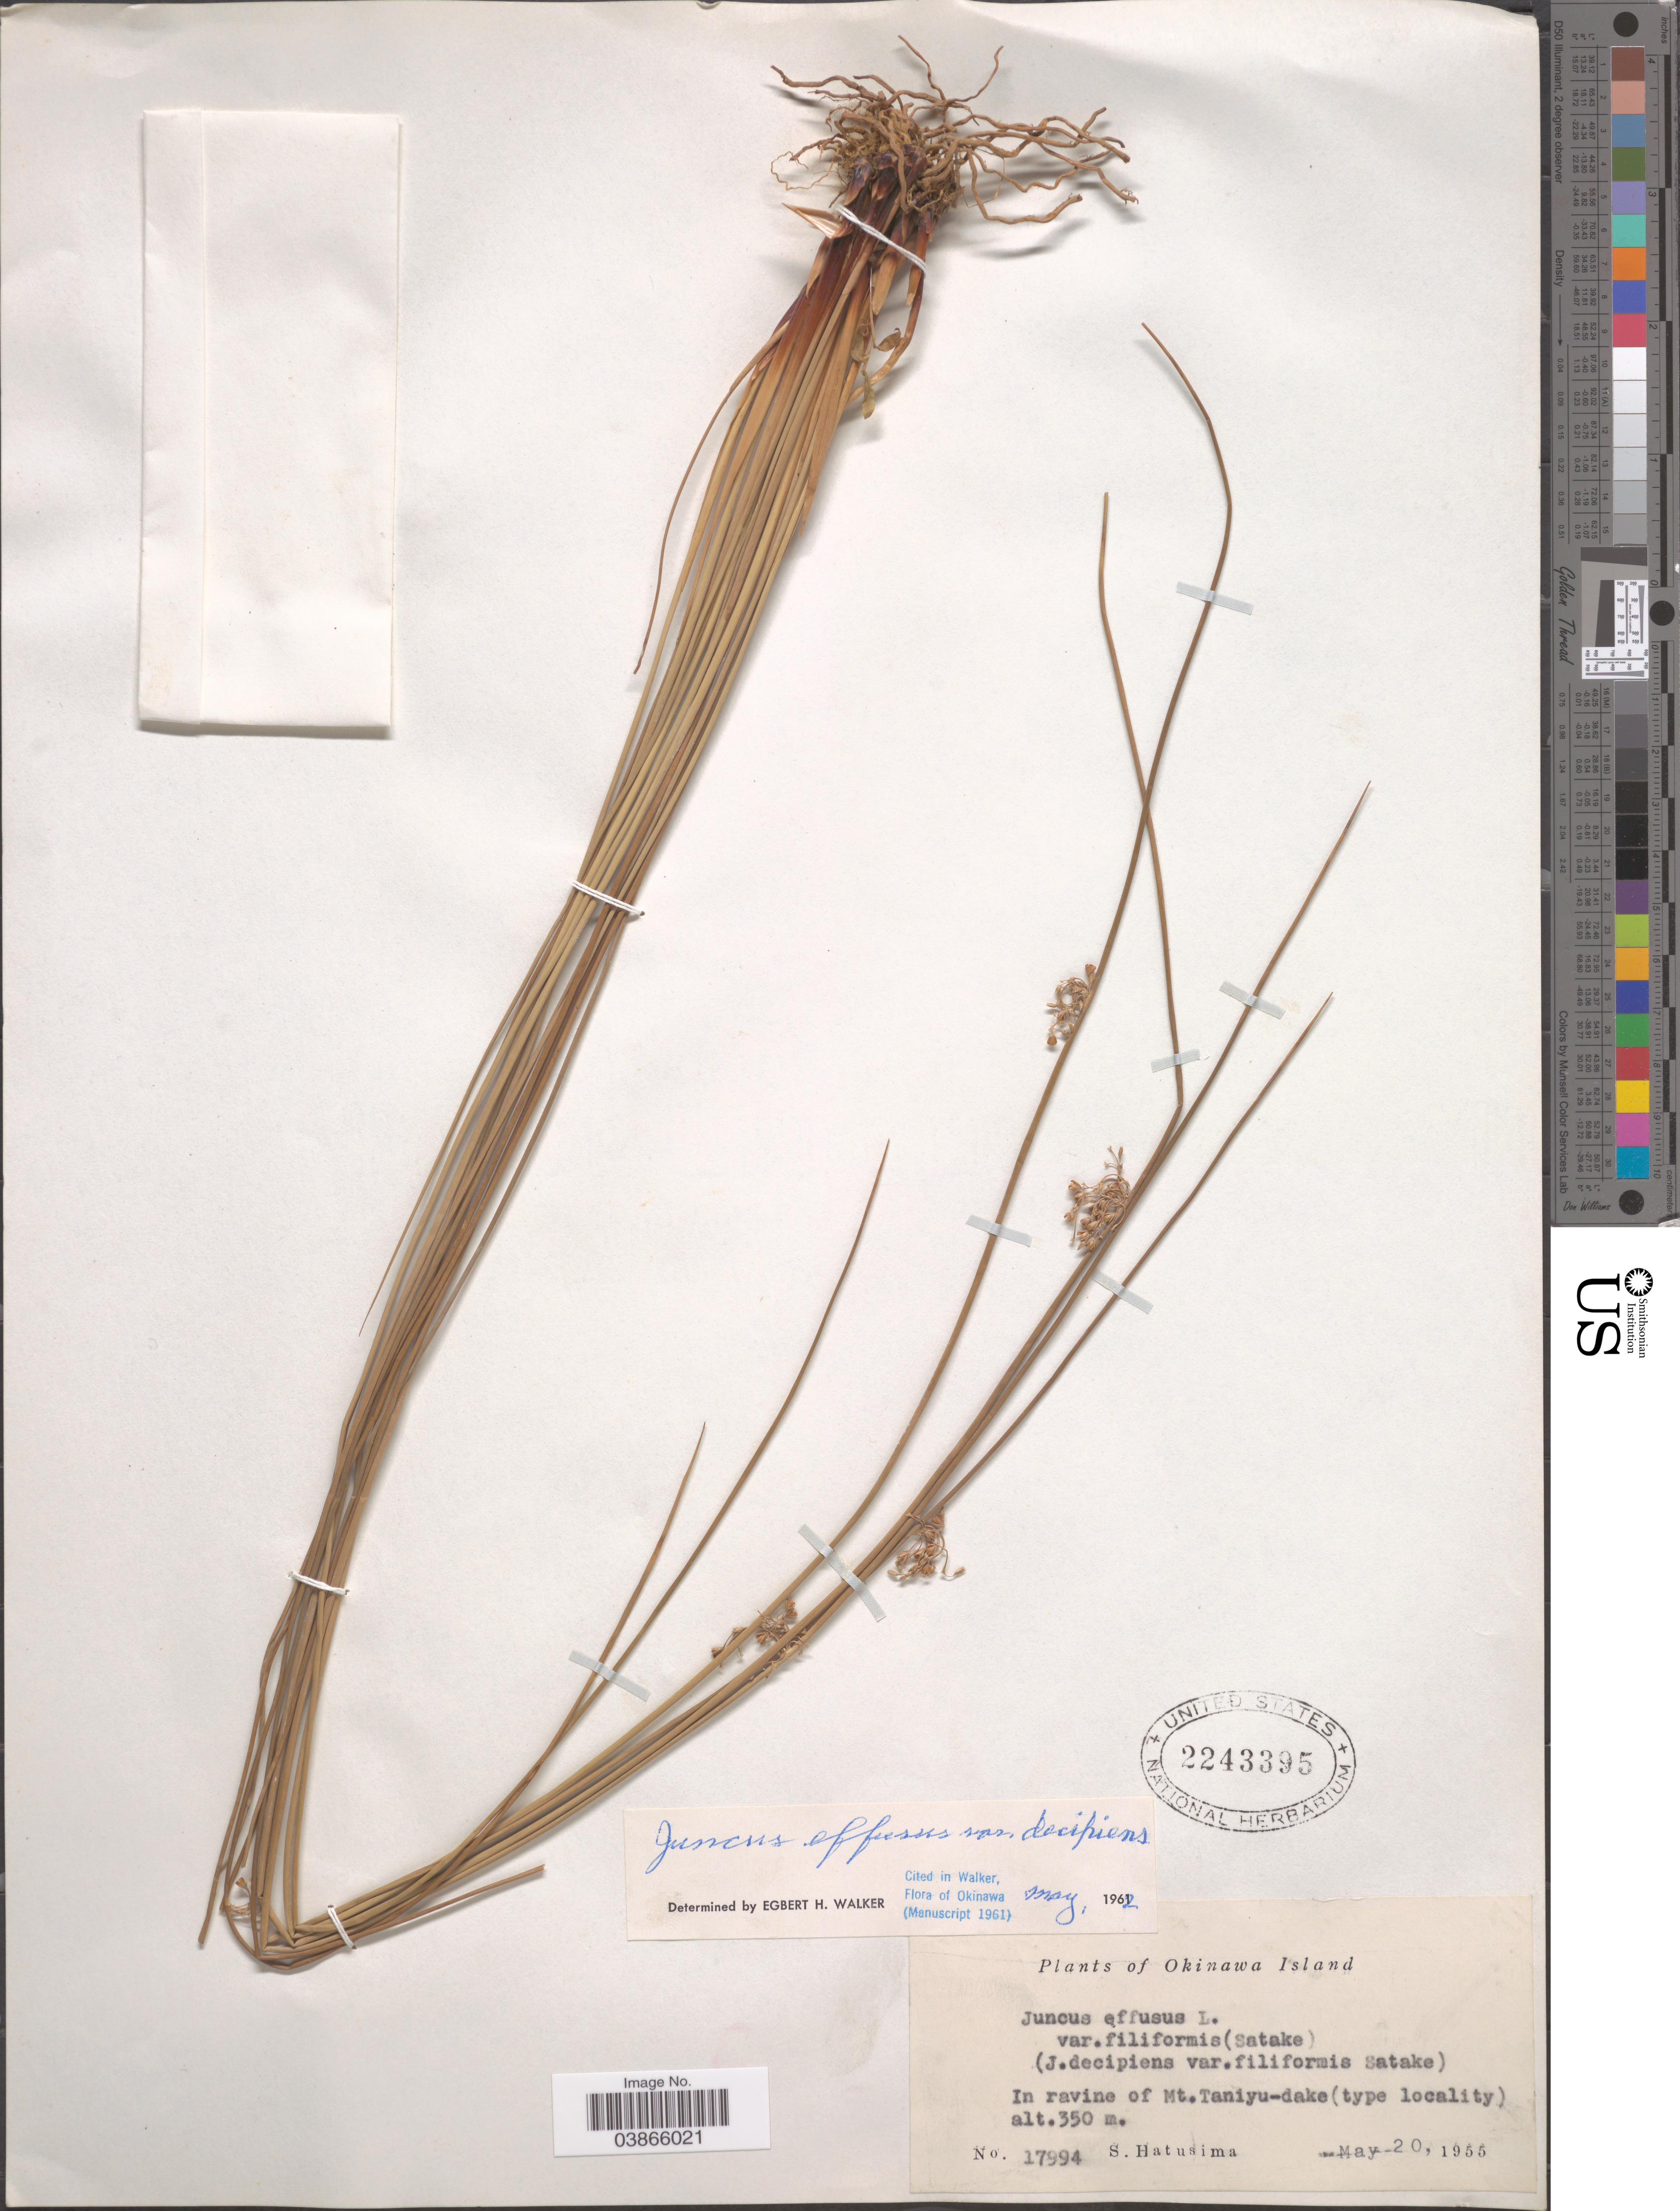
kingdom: Plantae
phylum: Tracheophyta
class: Liliopsida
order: Poales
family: Juncaceae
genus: Juncus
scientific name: Juncus decipiens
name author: (Buchenau) Nakai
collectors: S. Hatusima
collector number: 17994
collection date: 1955-05-20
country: Japan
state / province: Okinawa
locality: Okinawa Island. In ravine of Mt. Taniyu-dake.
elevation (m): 350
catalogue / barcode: US 2243395